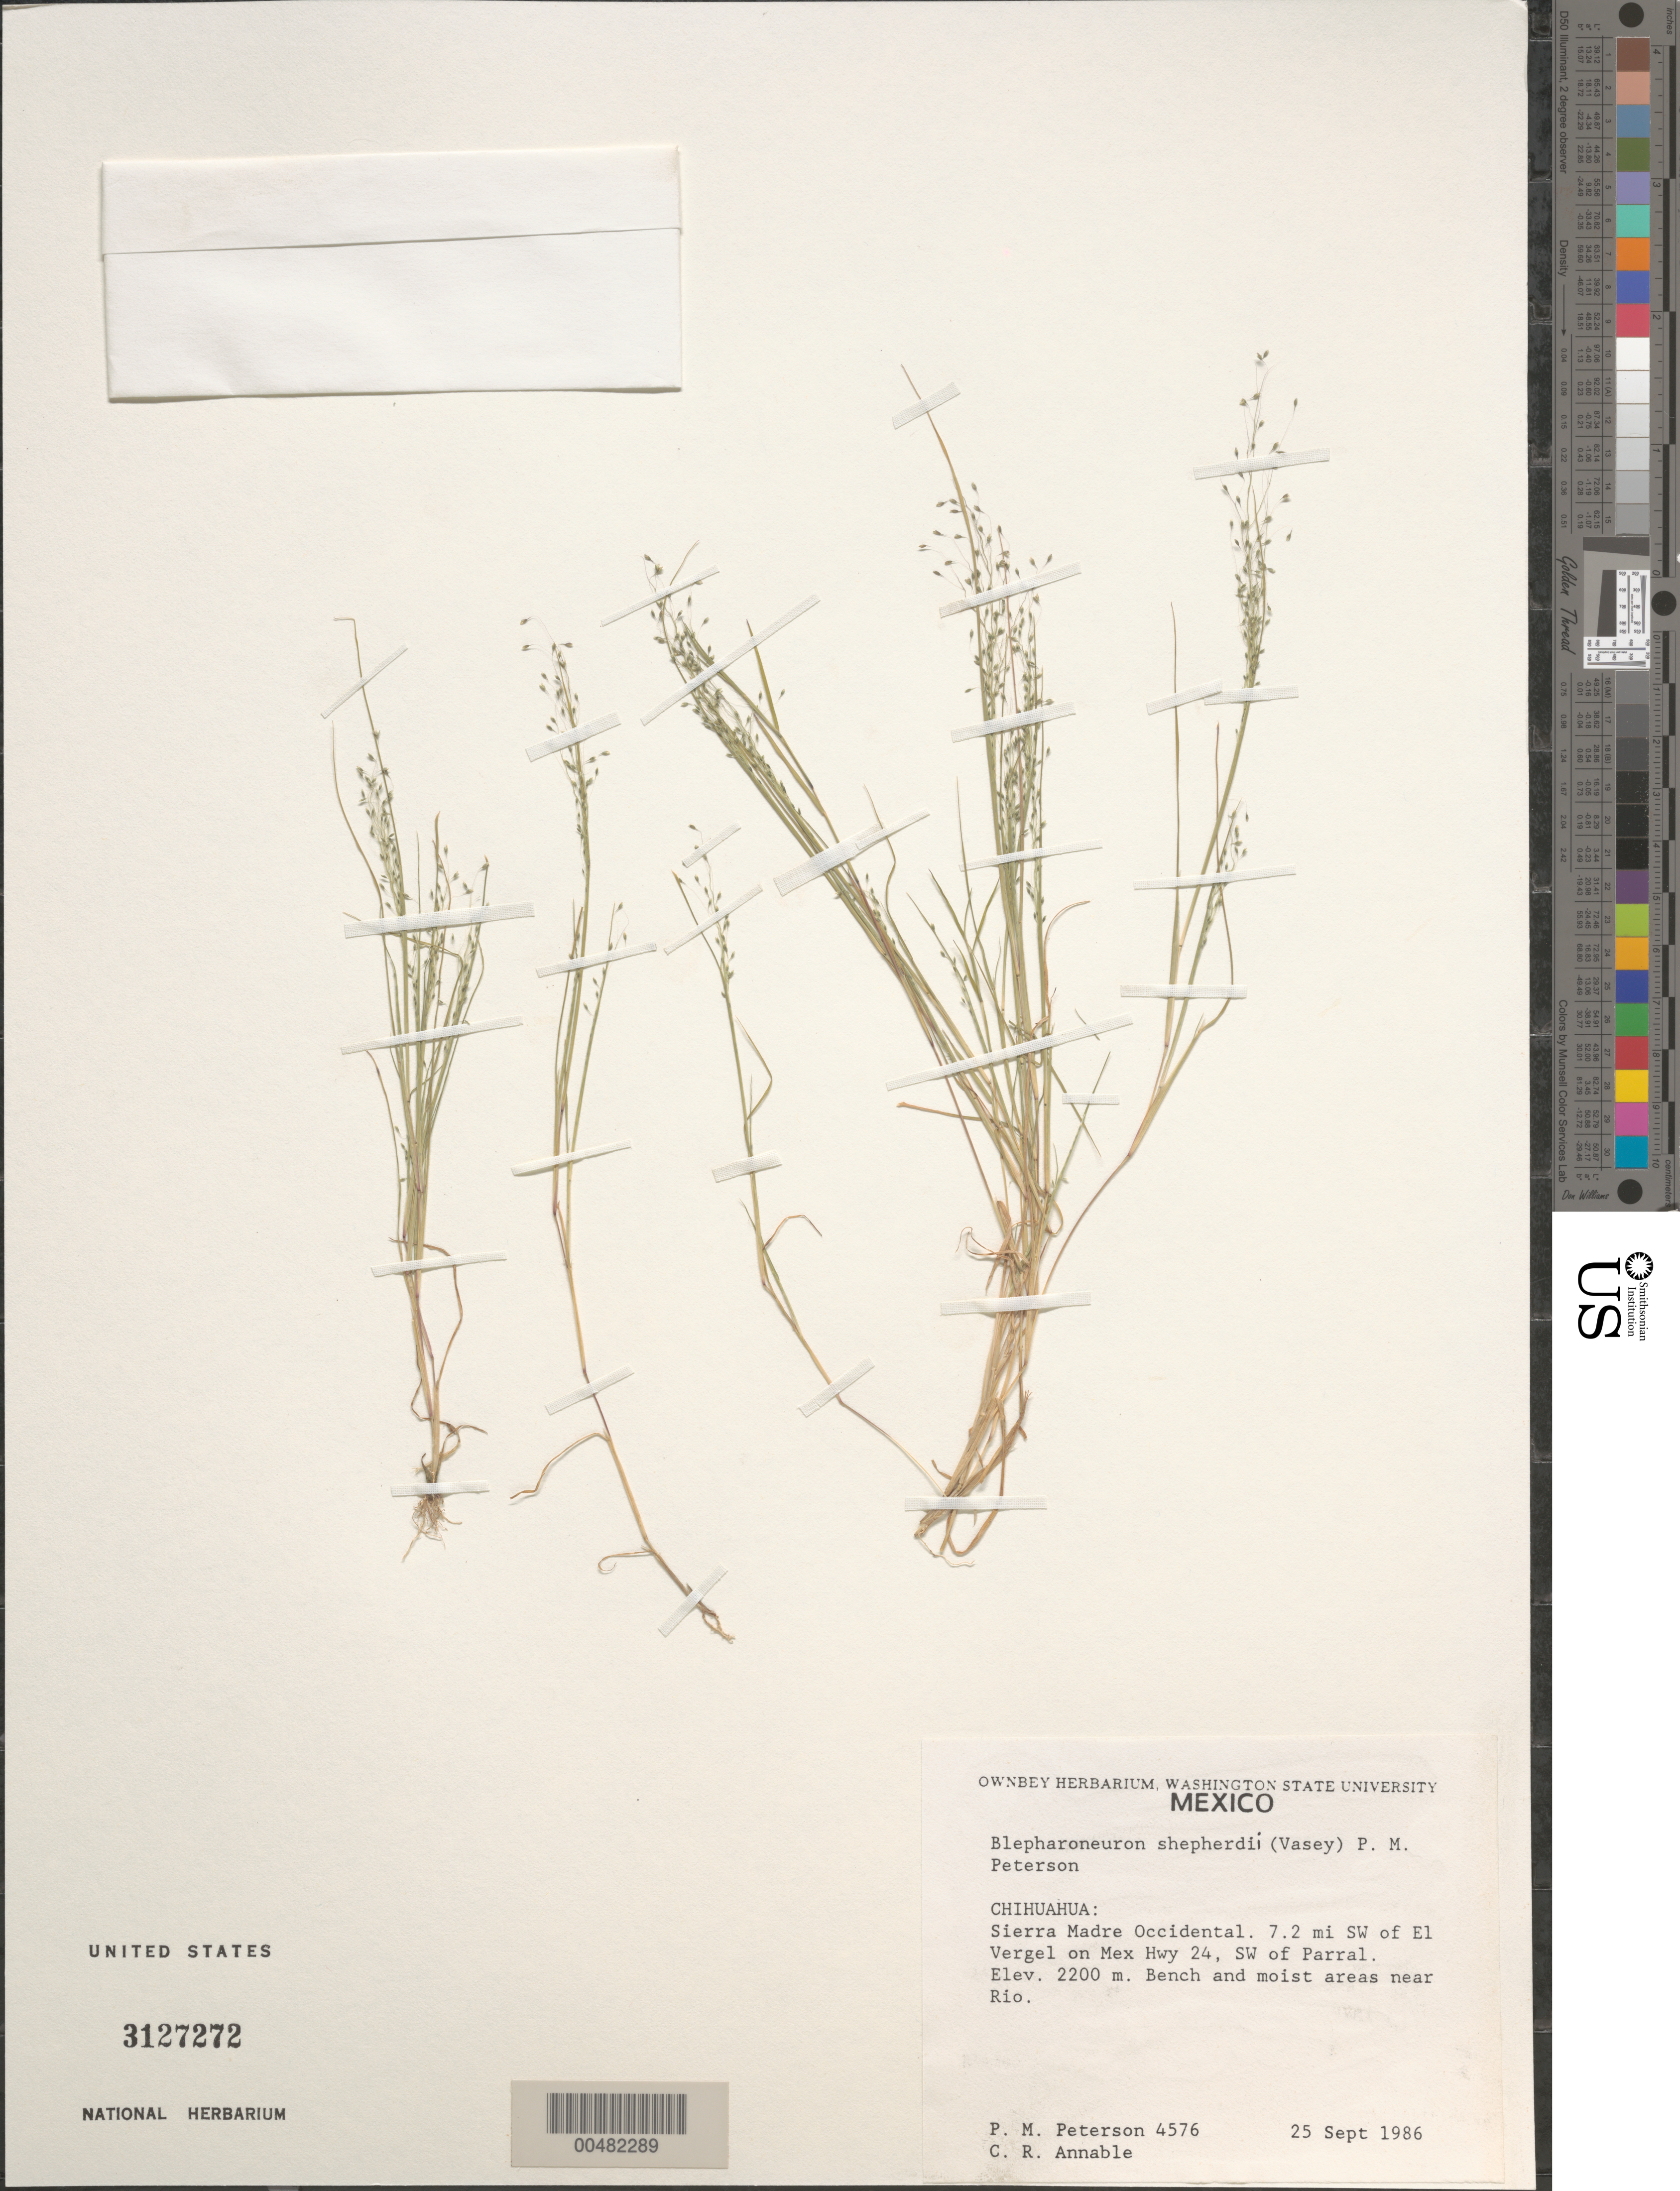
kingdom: Plantae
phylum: Tracheophyta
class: Liliopsida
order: Poales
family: Poaceae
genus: Blepharoneuron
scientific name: Blepharoneuron shepherdii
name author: (Vasey) P.M. Peterson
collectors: P. M. Peterson & C. R. Annable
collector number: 4576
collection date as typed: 25 Sep 1986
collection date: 1986-09-25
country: Mexico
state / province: Chihuahua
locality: Sierra Madre Occidental, 7.2 mi SW of El Vergel on Mex Hwy 24, SW of Parral, near Río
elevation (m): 2200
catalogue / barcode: US 3127272